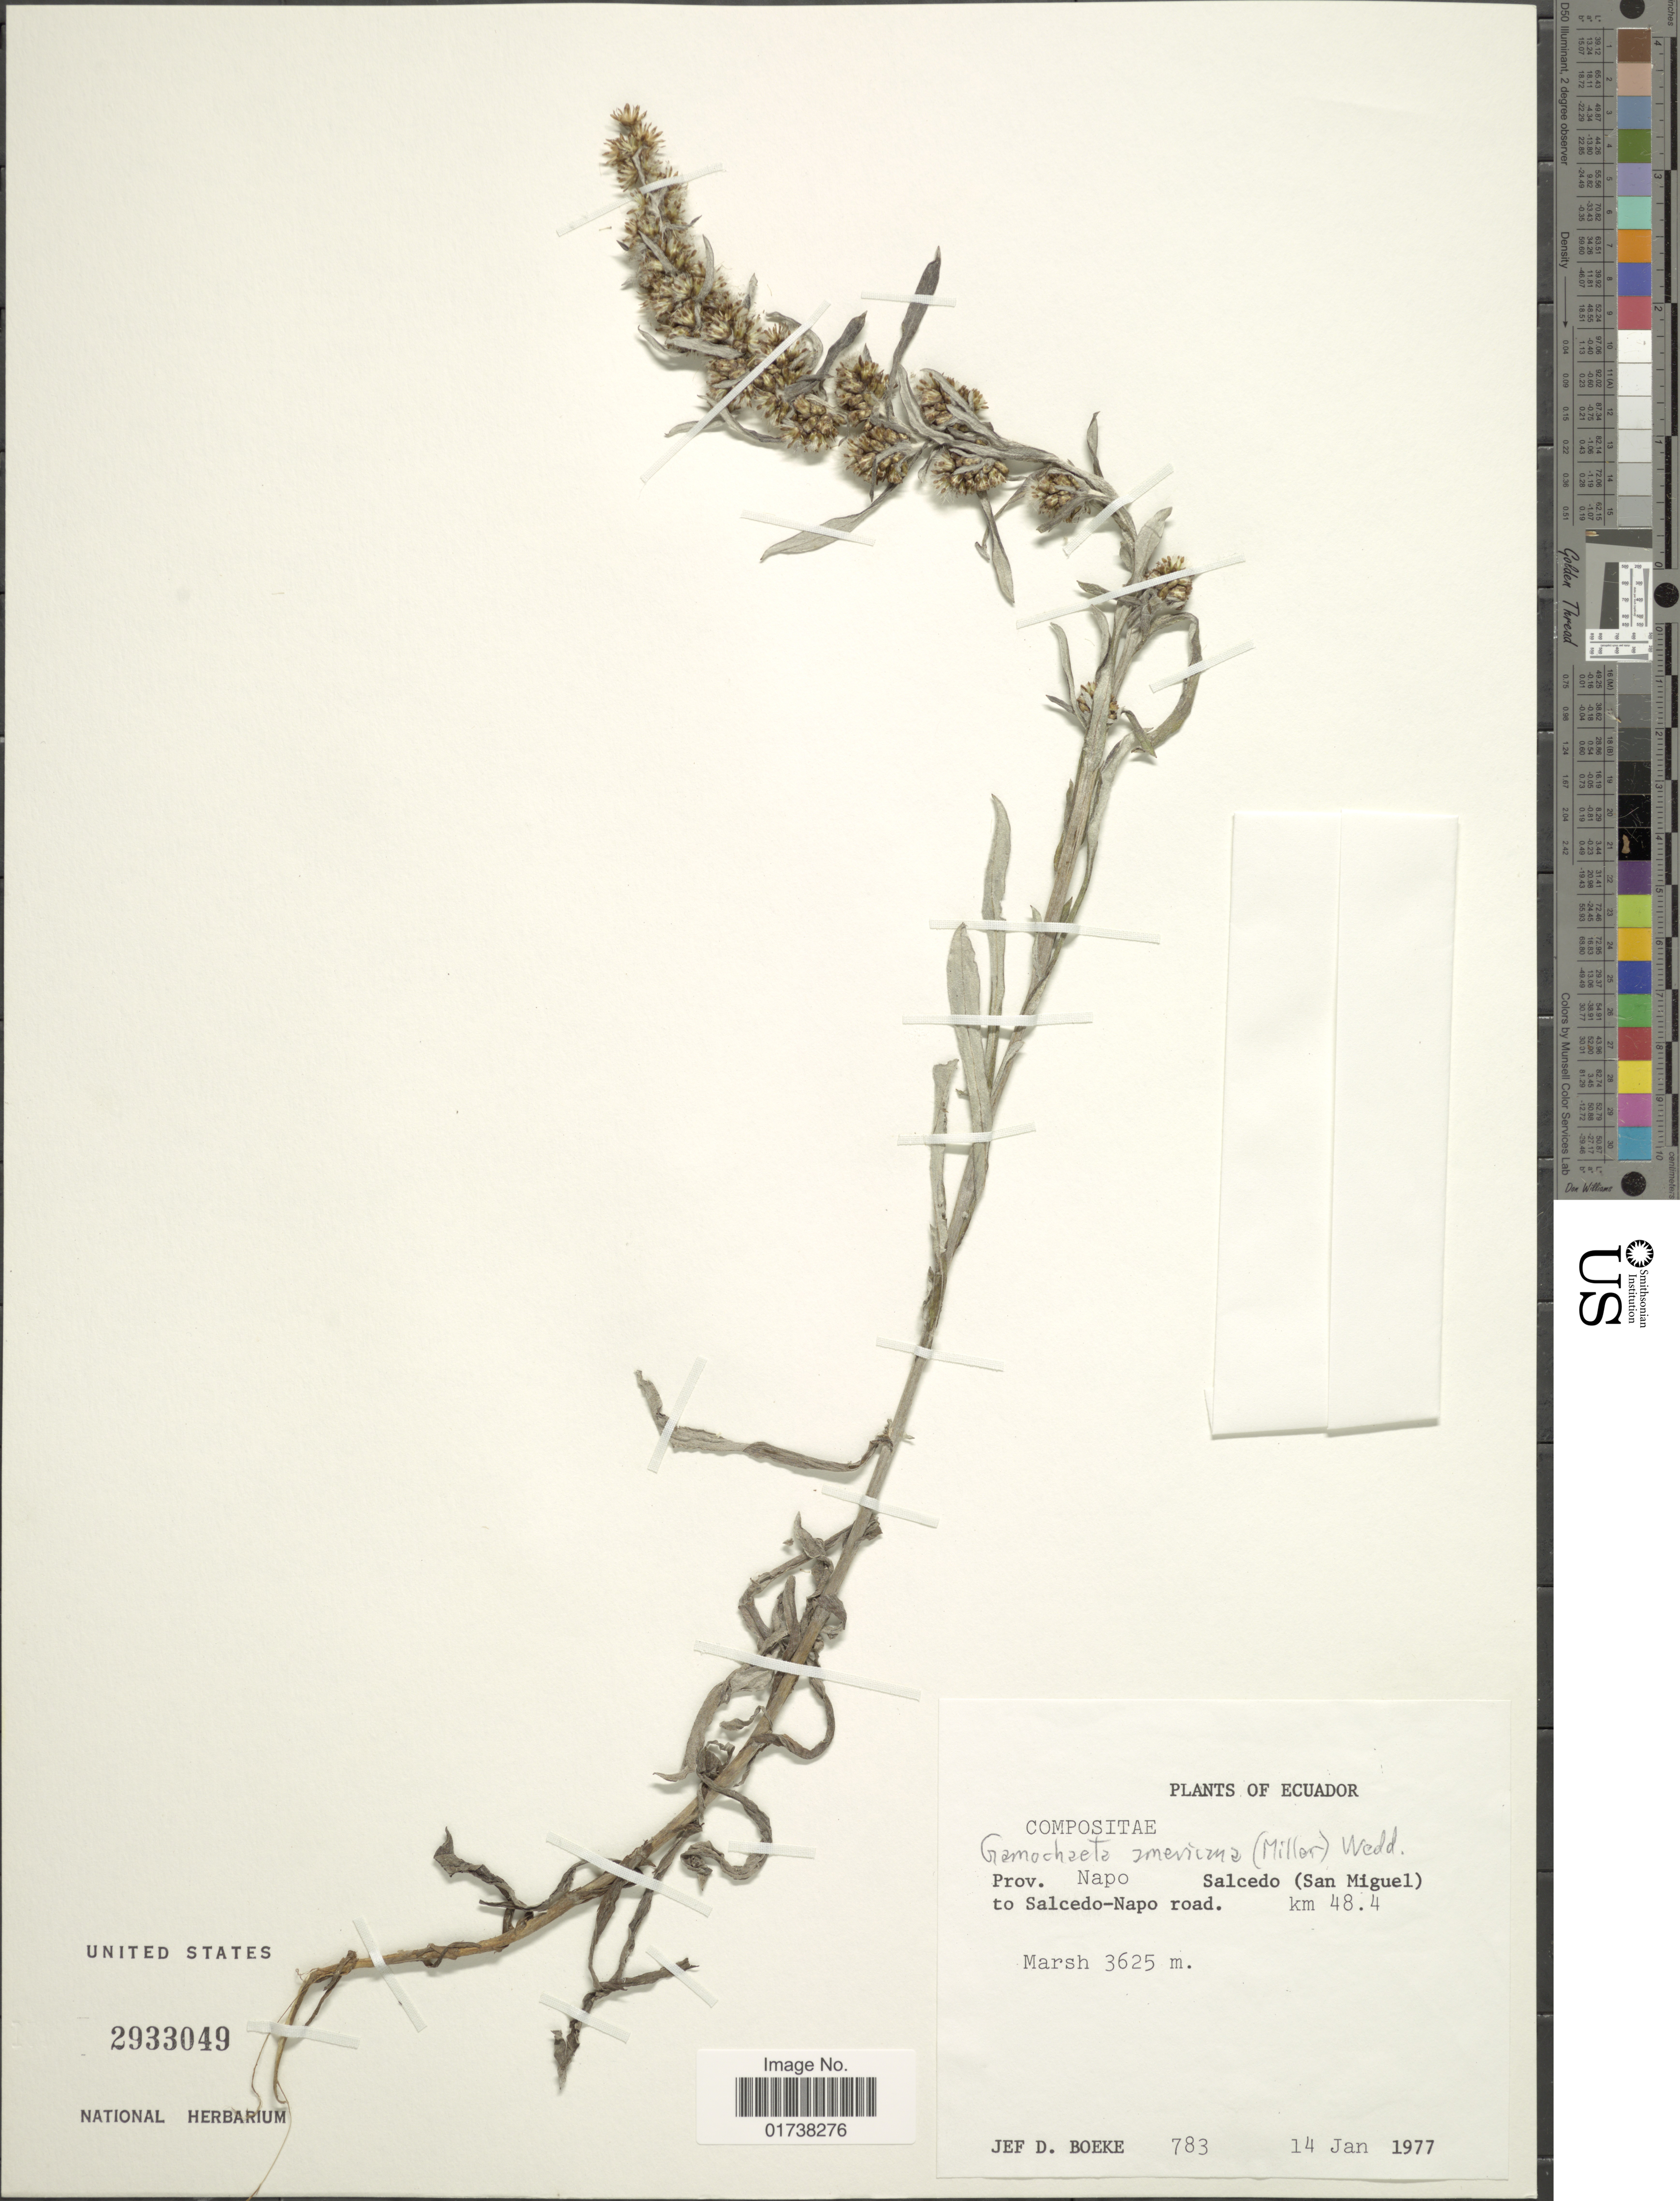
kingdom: Plantae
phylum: Tracheophyta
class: Magnoliopsida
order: Asterales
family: Asteraceae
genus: Gamochaeta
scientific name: Gamochaeta americana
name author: (Mill.) Wedd.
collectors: J. D. Boeke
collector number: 783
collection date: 1977-01-14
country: Ecuador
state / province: Napo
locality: Salcedo (San Miguel)m to Salcedo-Napo road, Km 48.4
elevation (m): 3625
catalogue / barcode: US 2933049